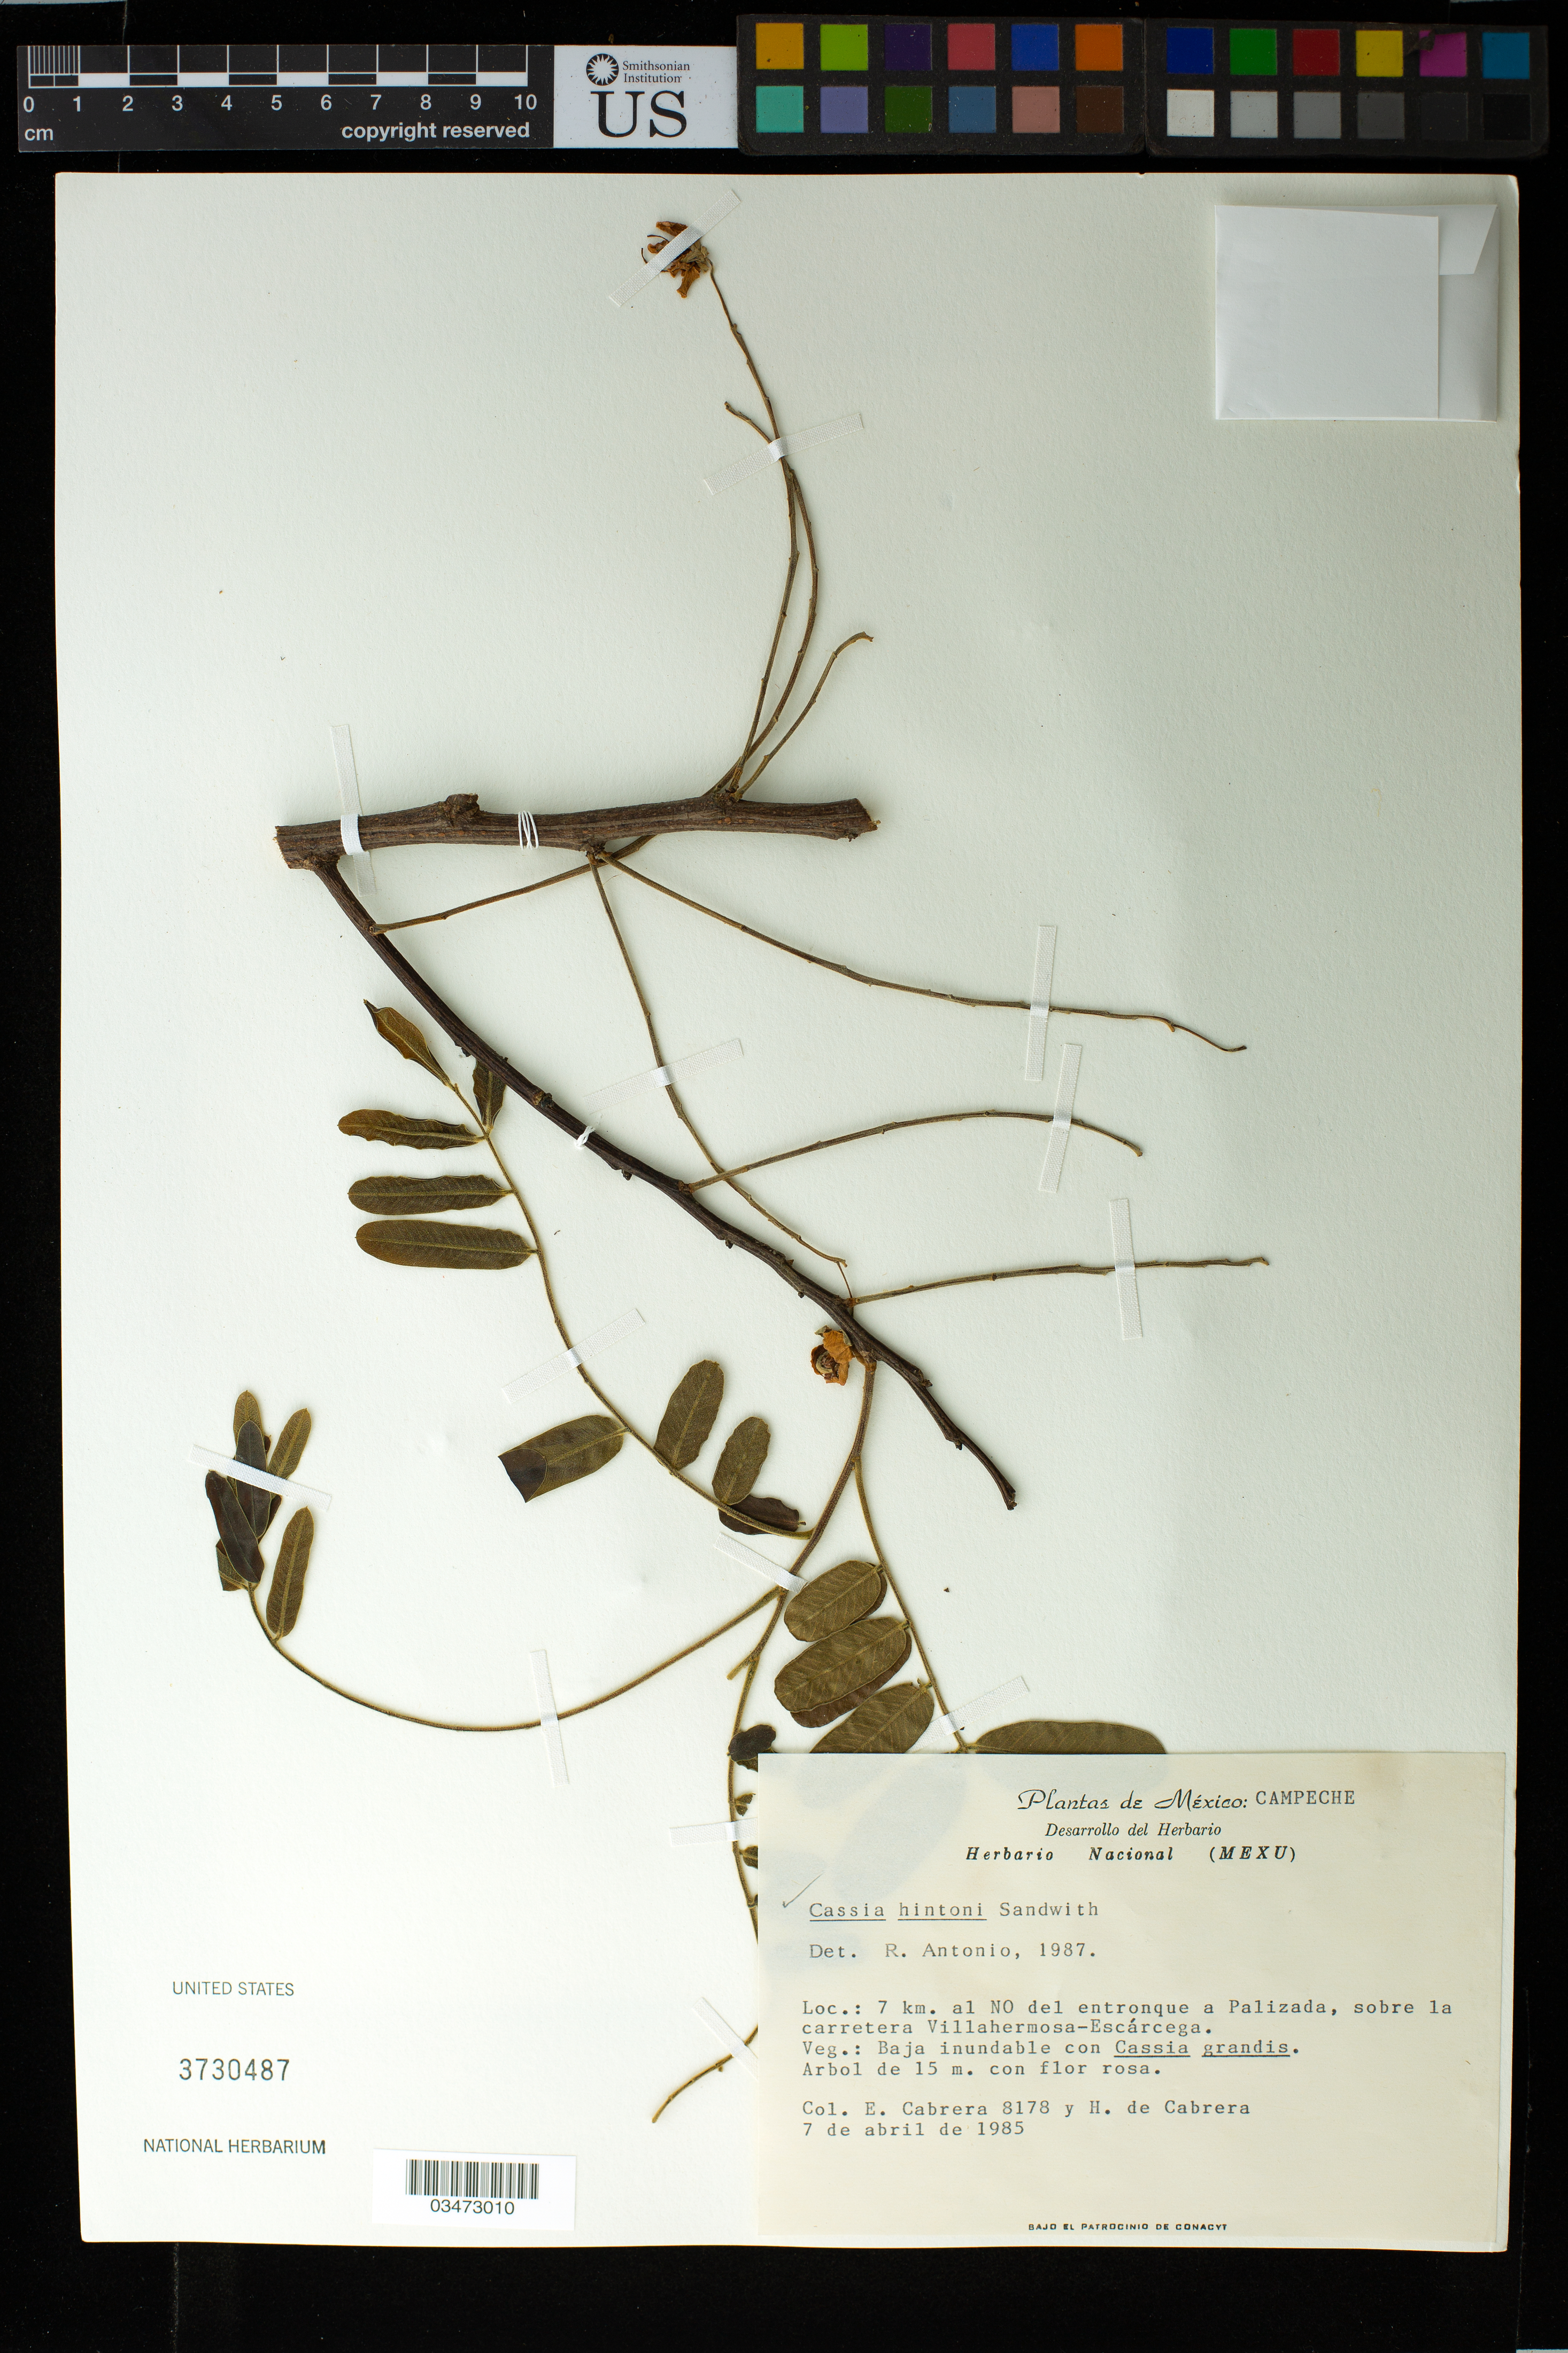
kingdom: Plantae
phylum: Tracheophyta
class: Magnoliopsida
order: Fabales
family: Fabaceae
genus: Cassia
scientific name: Cassia hintoni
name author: Sandwith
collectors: E. Cabrera & H. de Cabrera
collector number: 8178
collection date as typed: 06 Apr 1985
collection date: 1985-04-06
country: Mexico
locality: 7 km. al NO del entronque a Palizada, sobre la carretera Villahermosa-Escarcega.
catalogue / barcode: US 3730487